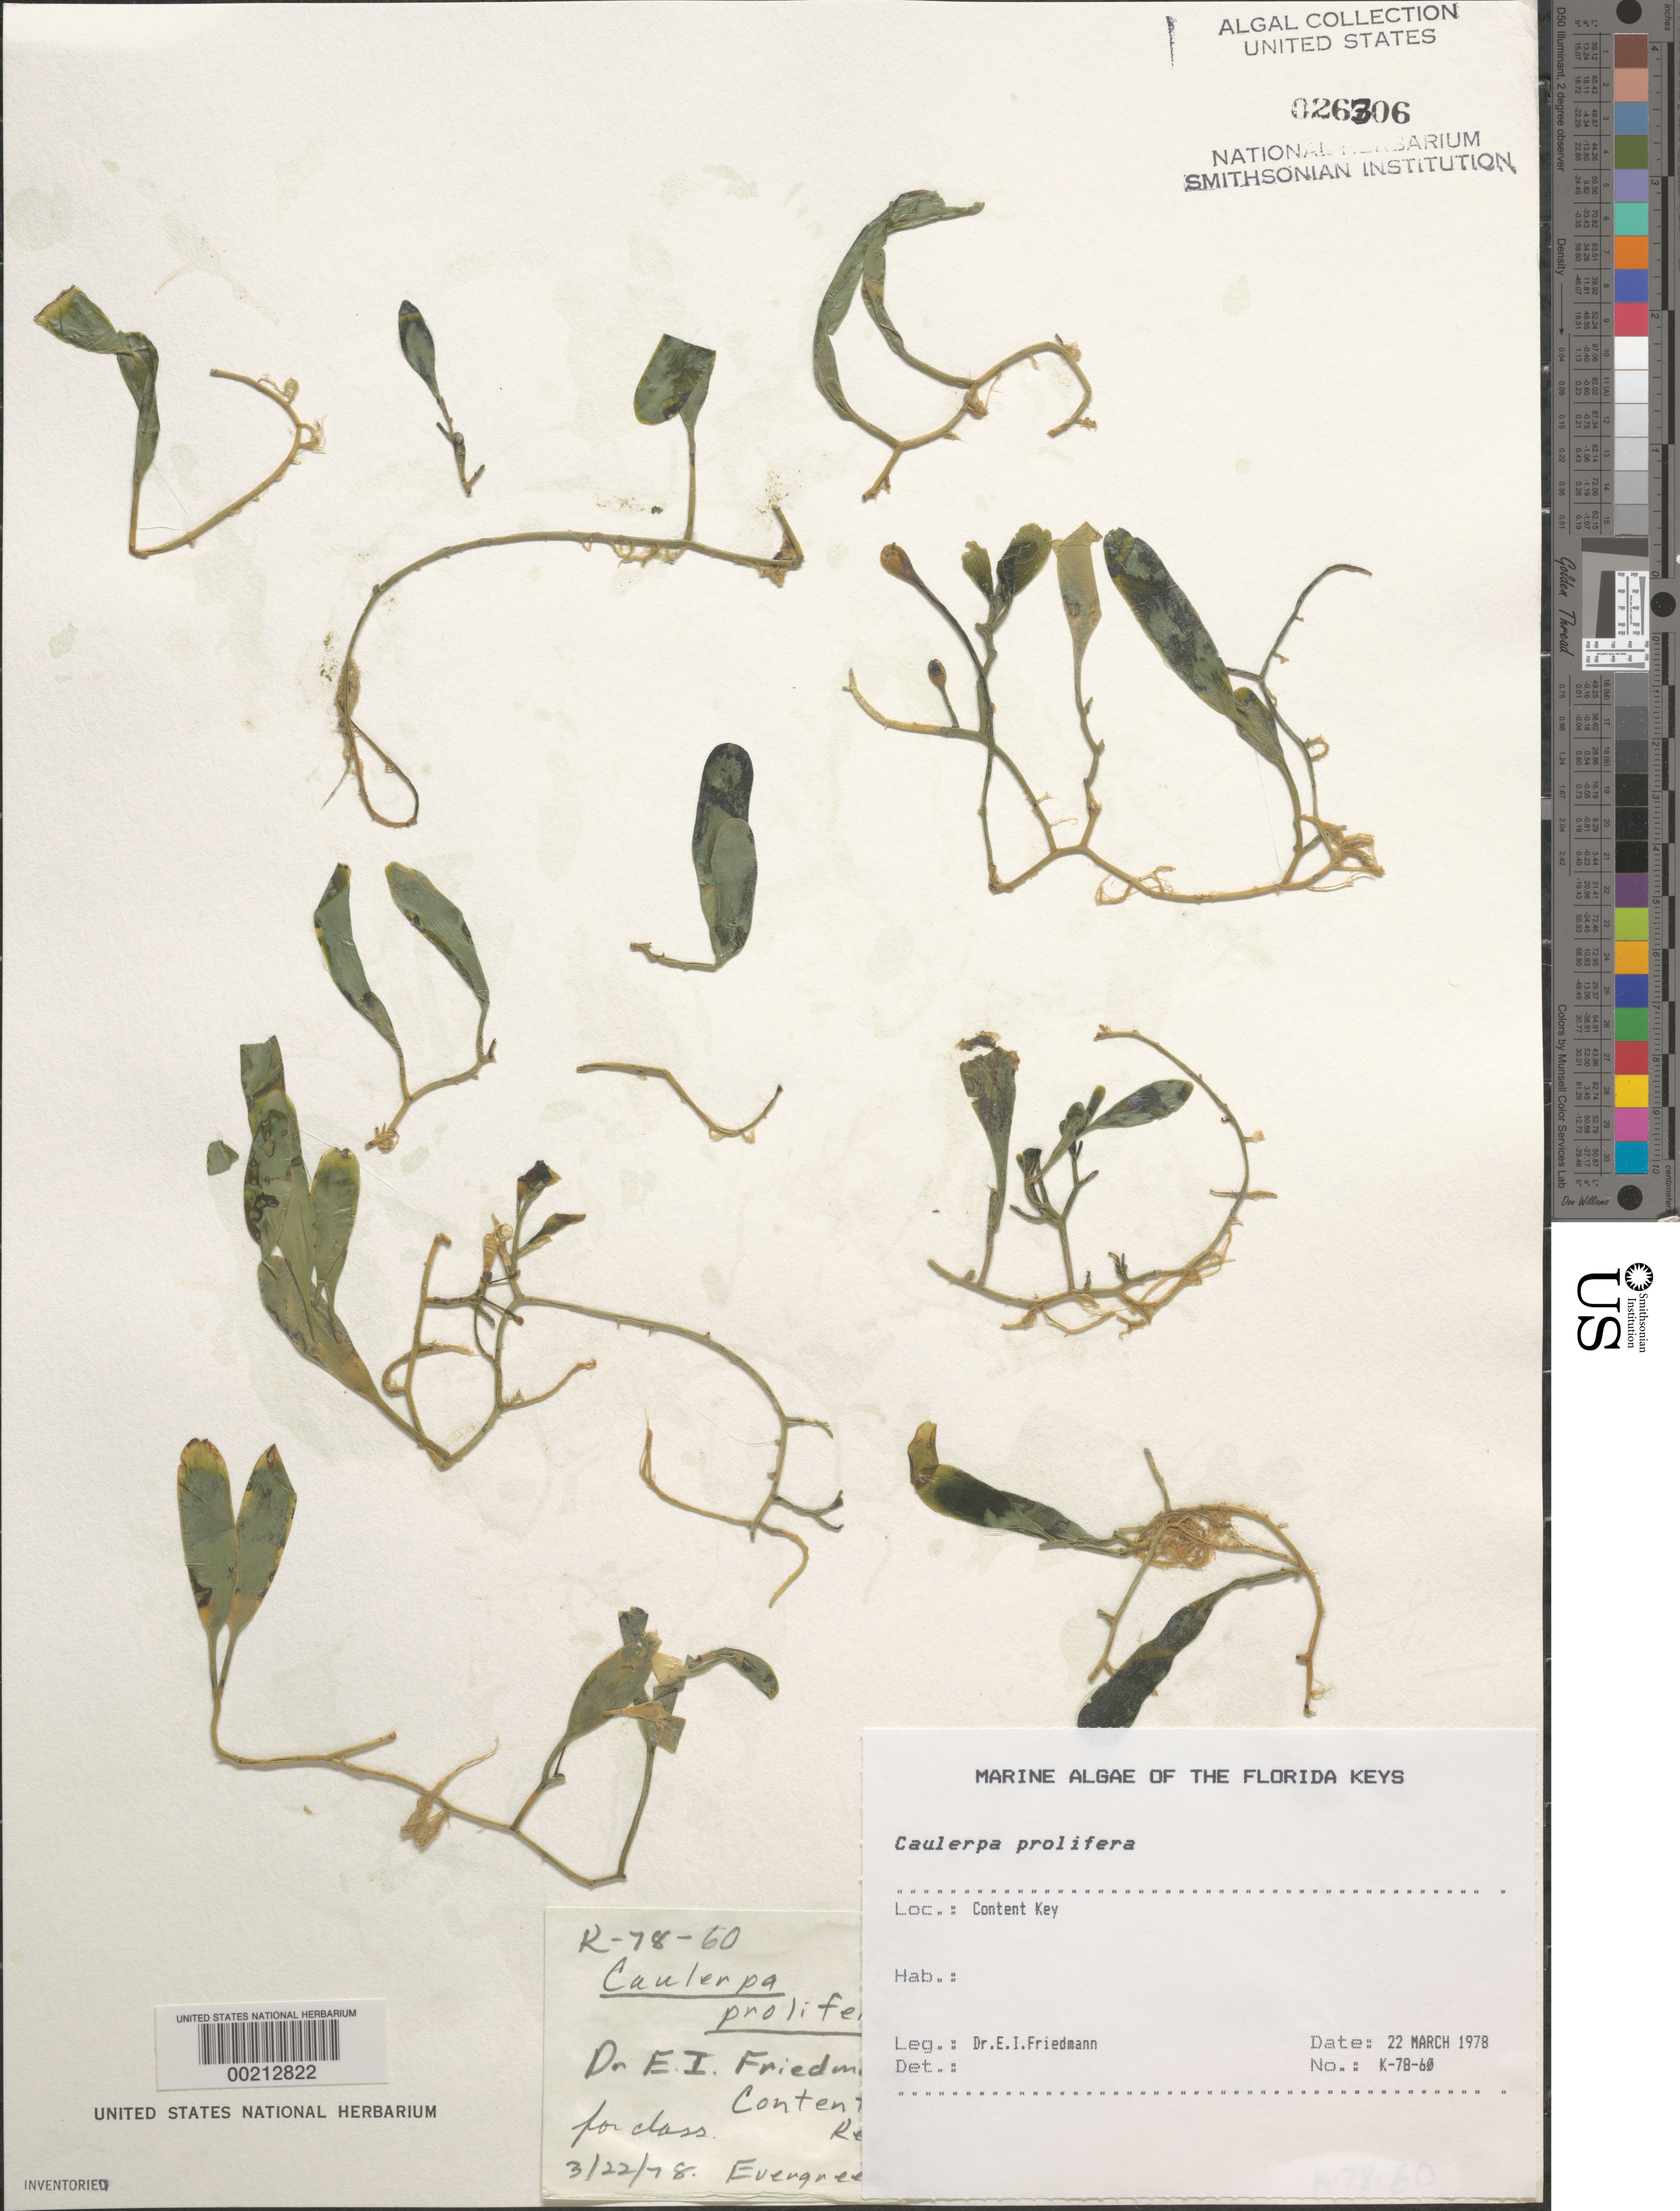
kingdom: Plantae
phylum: Chlorophyta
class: Ulvophyceae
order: Bryopsidales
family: Caulerpaceae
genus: Caulerpa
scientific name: Caulerpa prolifera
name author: (Forssk.) J.V.Lamouroux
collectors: E. Friedmann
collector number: K-78-60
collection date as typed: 22 Mar 1978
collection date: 1978-03-22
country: United States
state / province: Florida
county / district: Monroe County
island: Content Keys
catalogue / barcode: US 26306